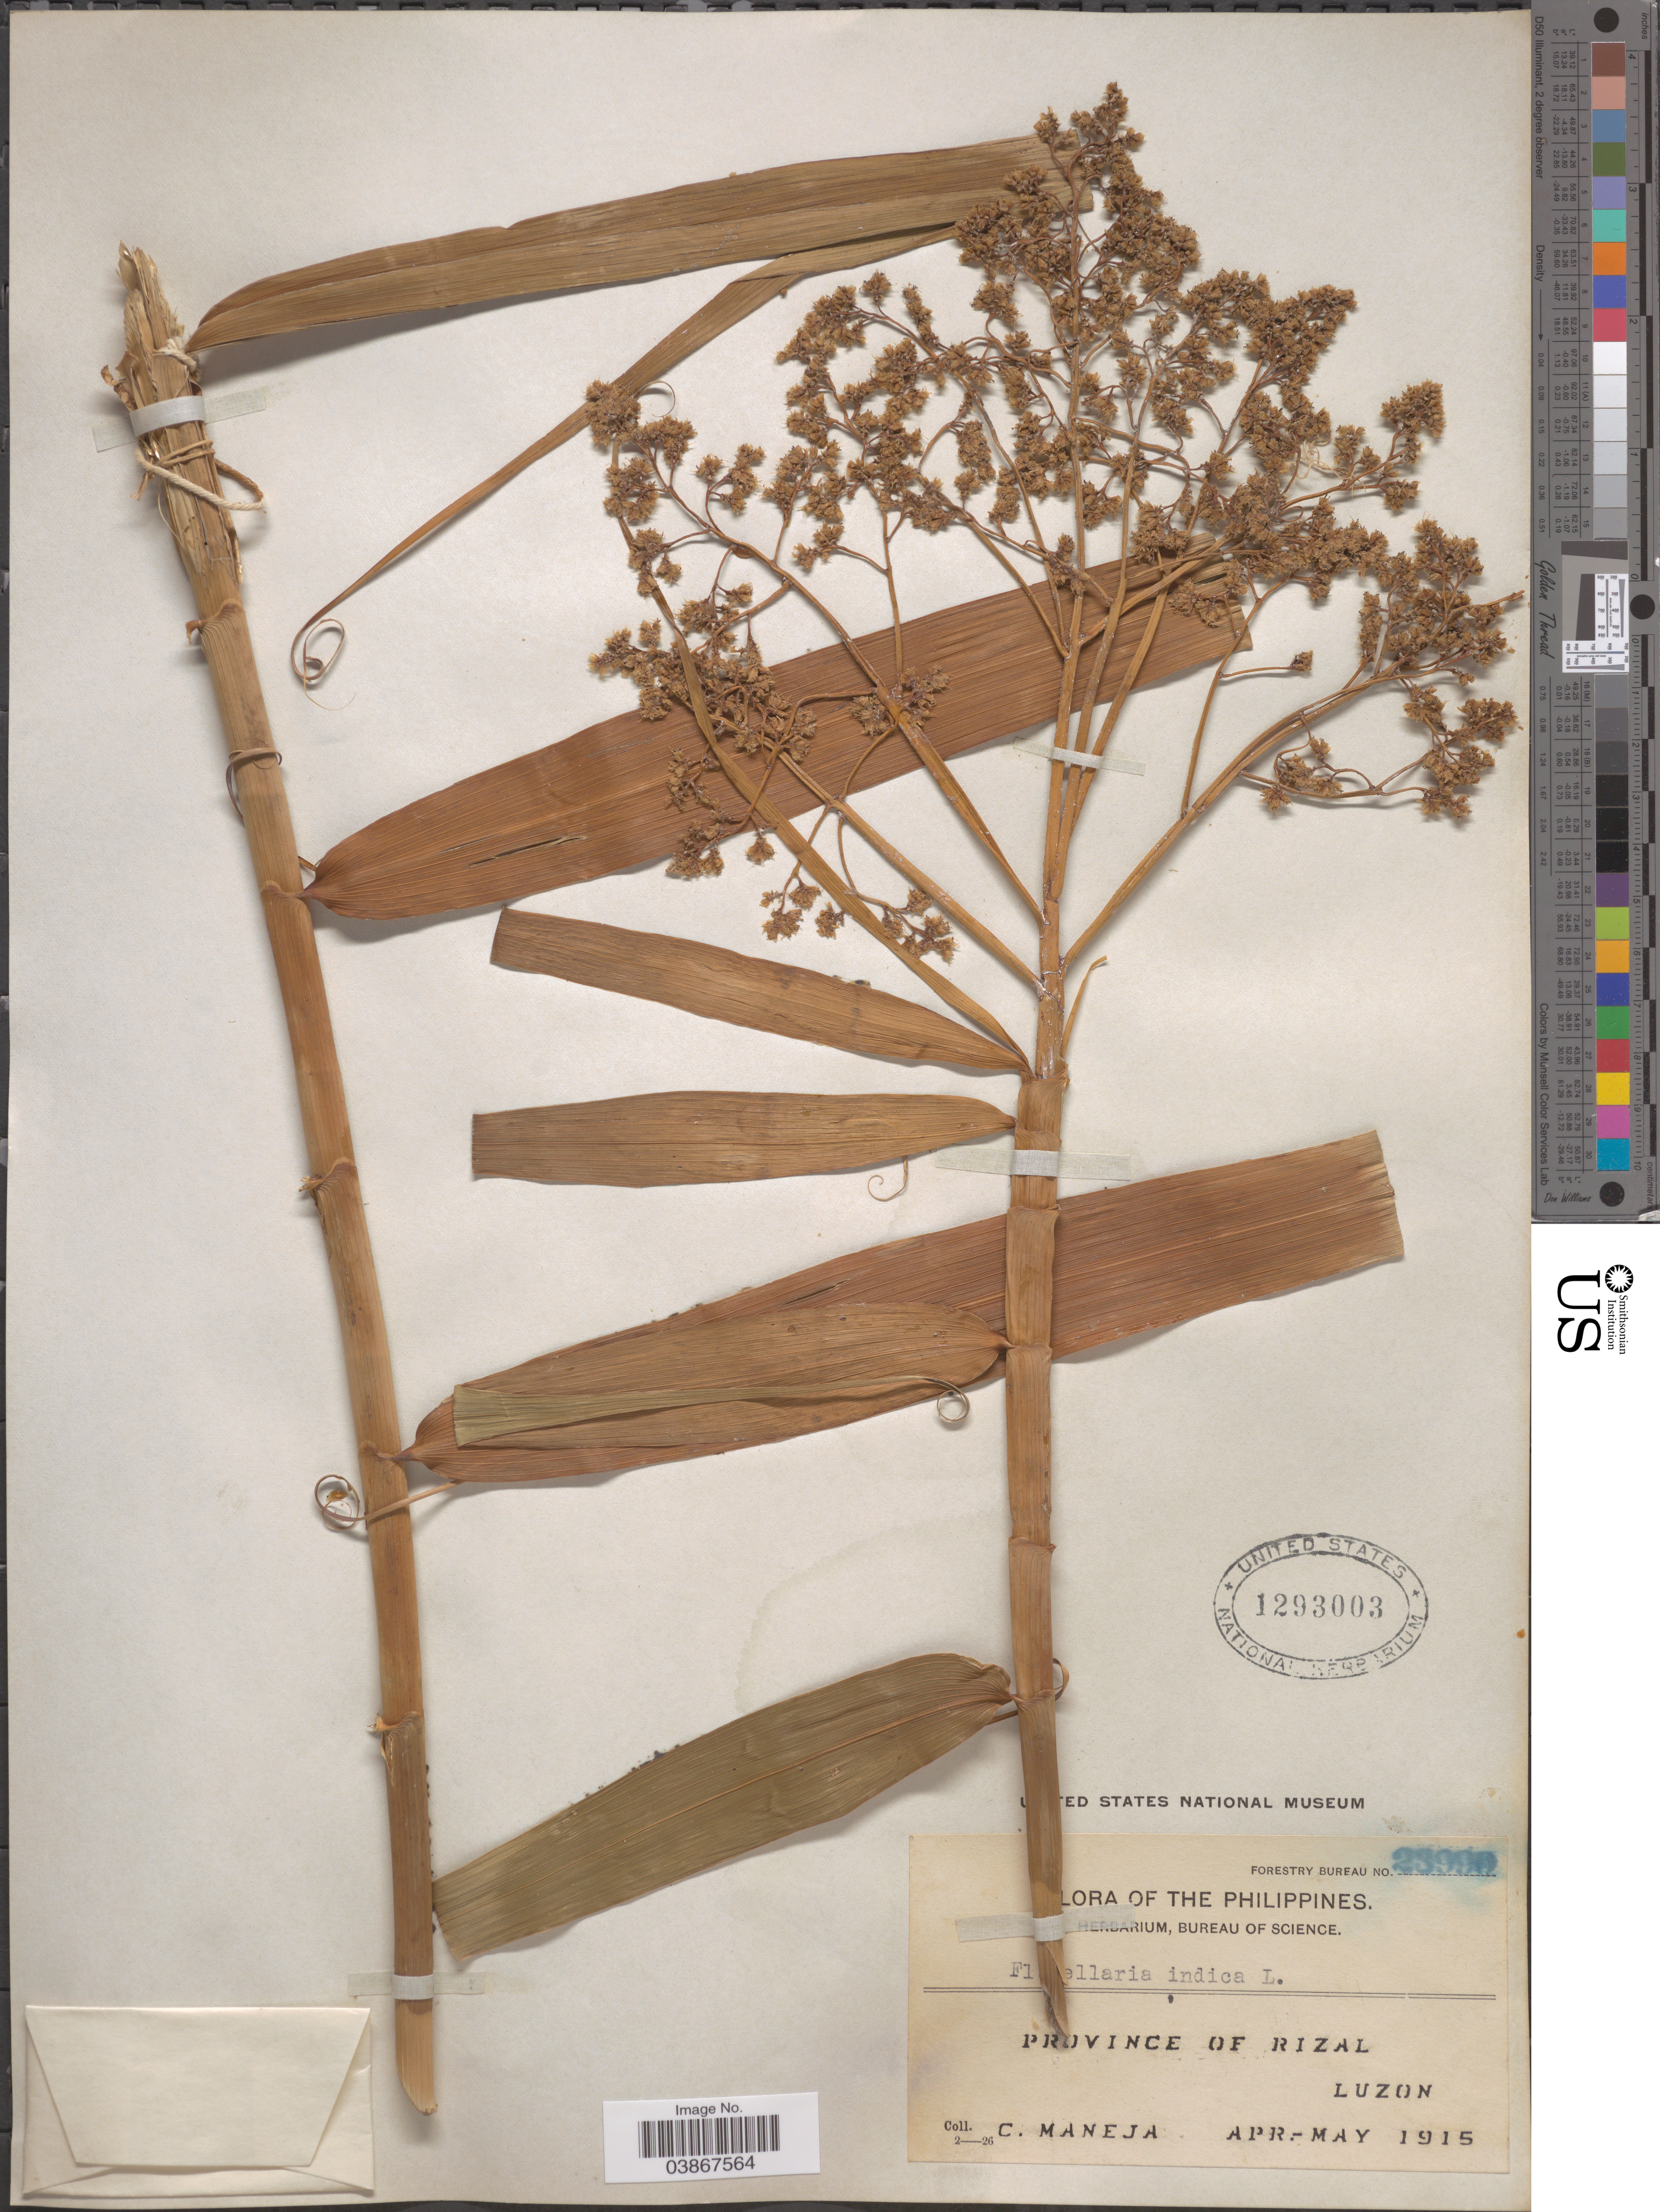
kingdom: Plantae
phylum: Tracheophyta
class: Liliopsida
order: Poales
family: Flagellariaceae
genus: Flagellaria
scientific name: Flagellaria indica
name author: L.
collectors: C. Maneja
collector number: Forestry Bureau 23990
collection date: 1915-04/1915-05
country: Philippines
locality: Province of Rizal. Luzon.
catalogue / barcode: US 1293003